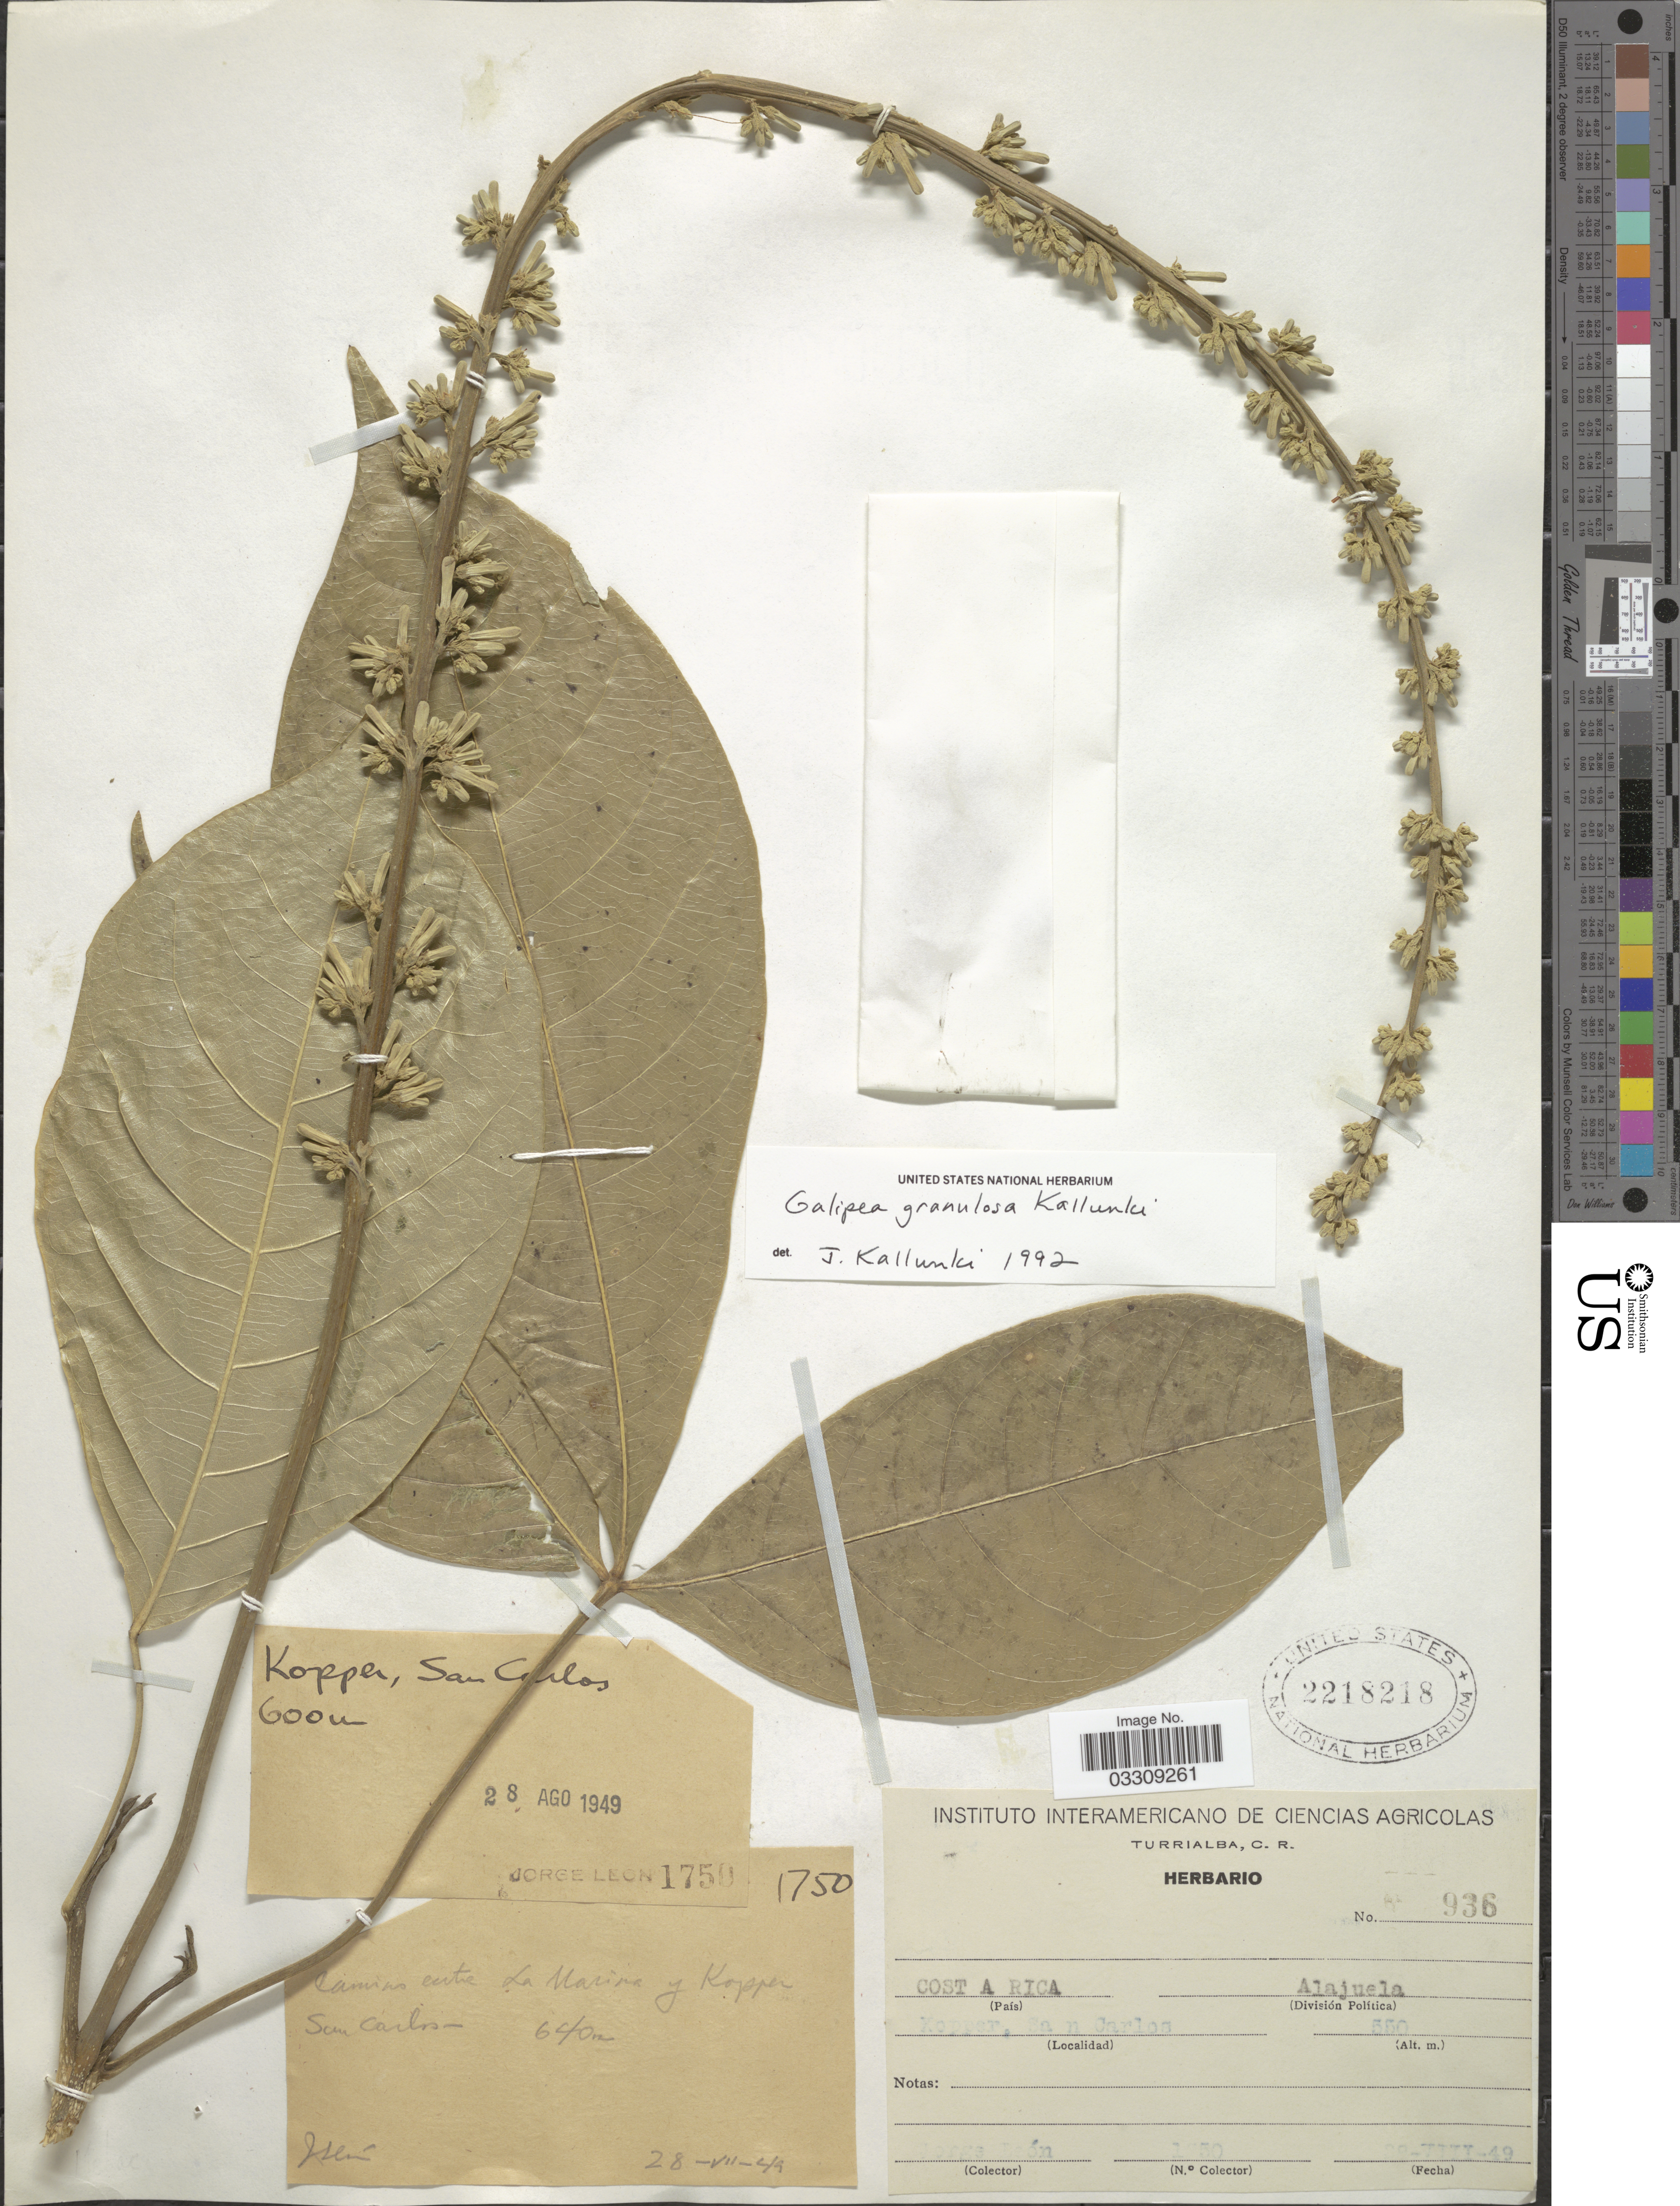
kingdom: Plantae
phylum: Tracheophyta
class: Magnoliopsida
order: Sapindales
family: Rutaceae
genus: Angostura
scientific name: Angostura granulosa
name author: (Kallunki) Kallunki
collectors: J. León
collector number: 1750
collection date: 1949-07-28/1949-08-28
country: Costa Rica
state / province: Alajuela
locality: Kopper, San Carlos. Caminos entre La Marina y Kopper. San Carlos.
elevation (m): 550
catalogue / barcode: US 2218218